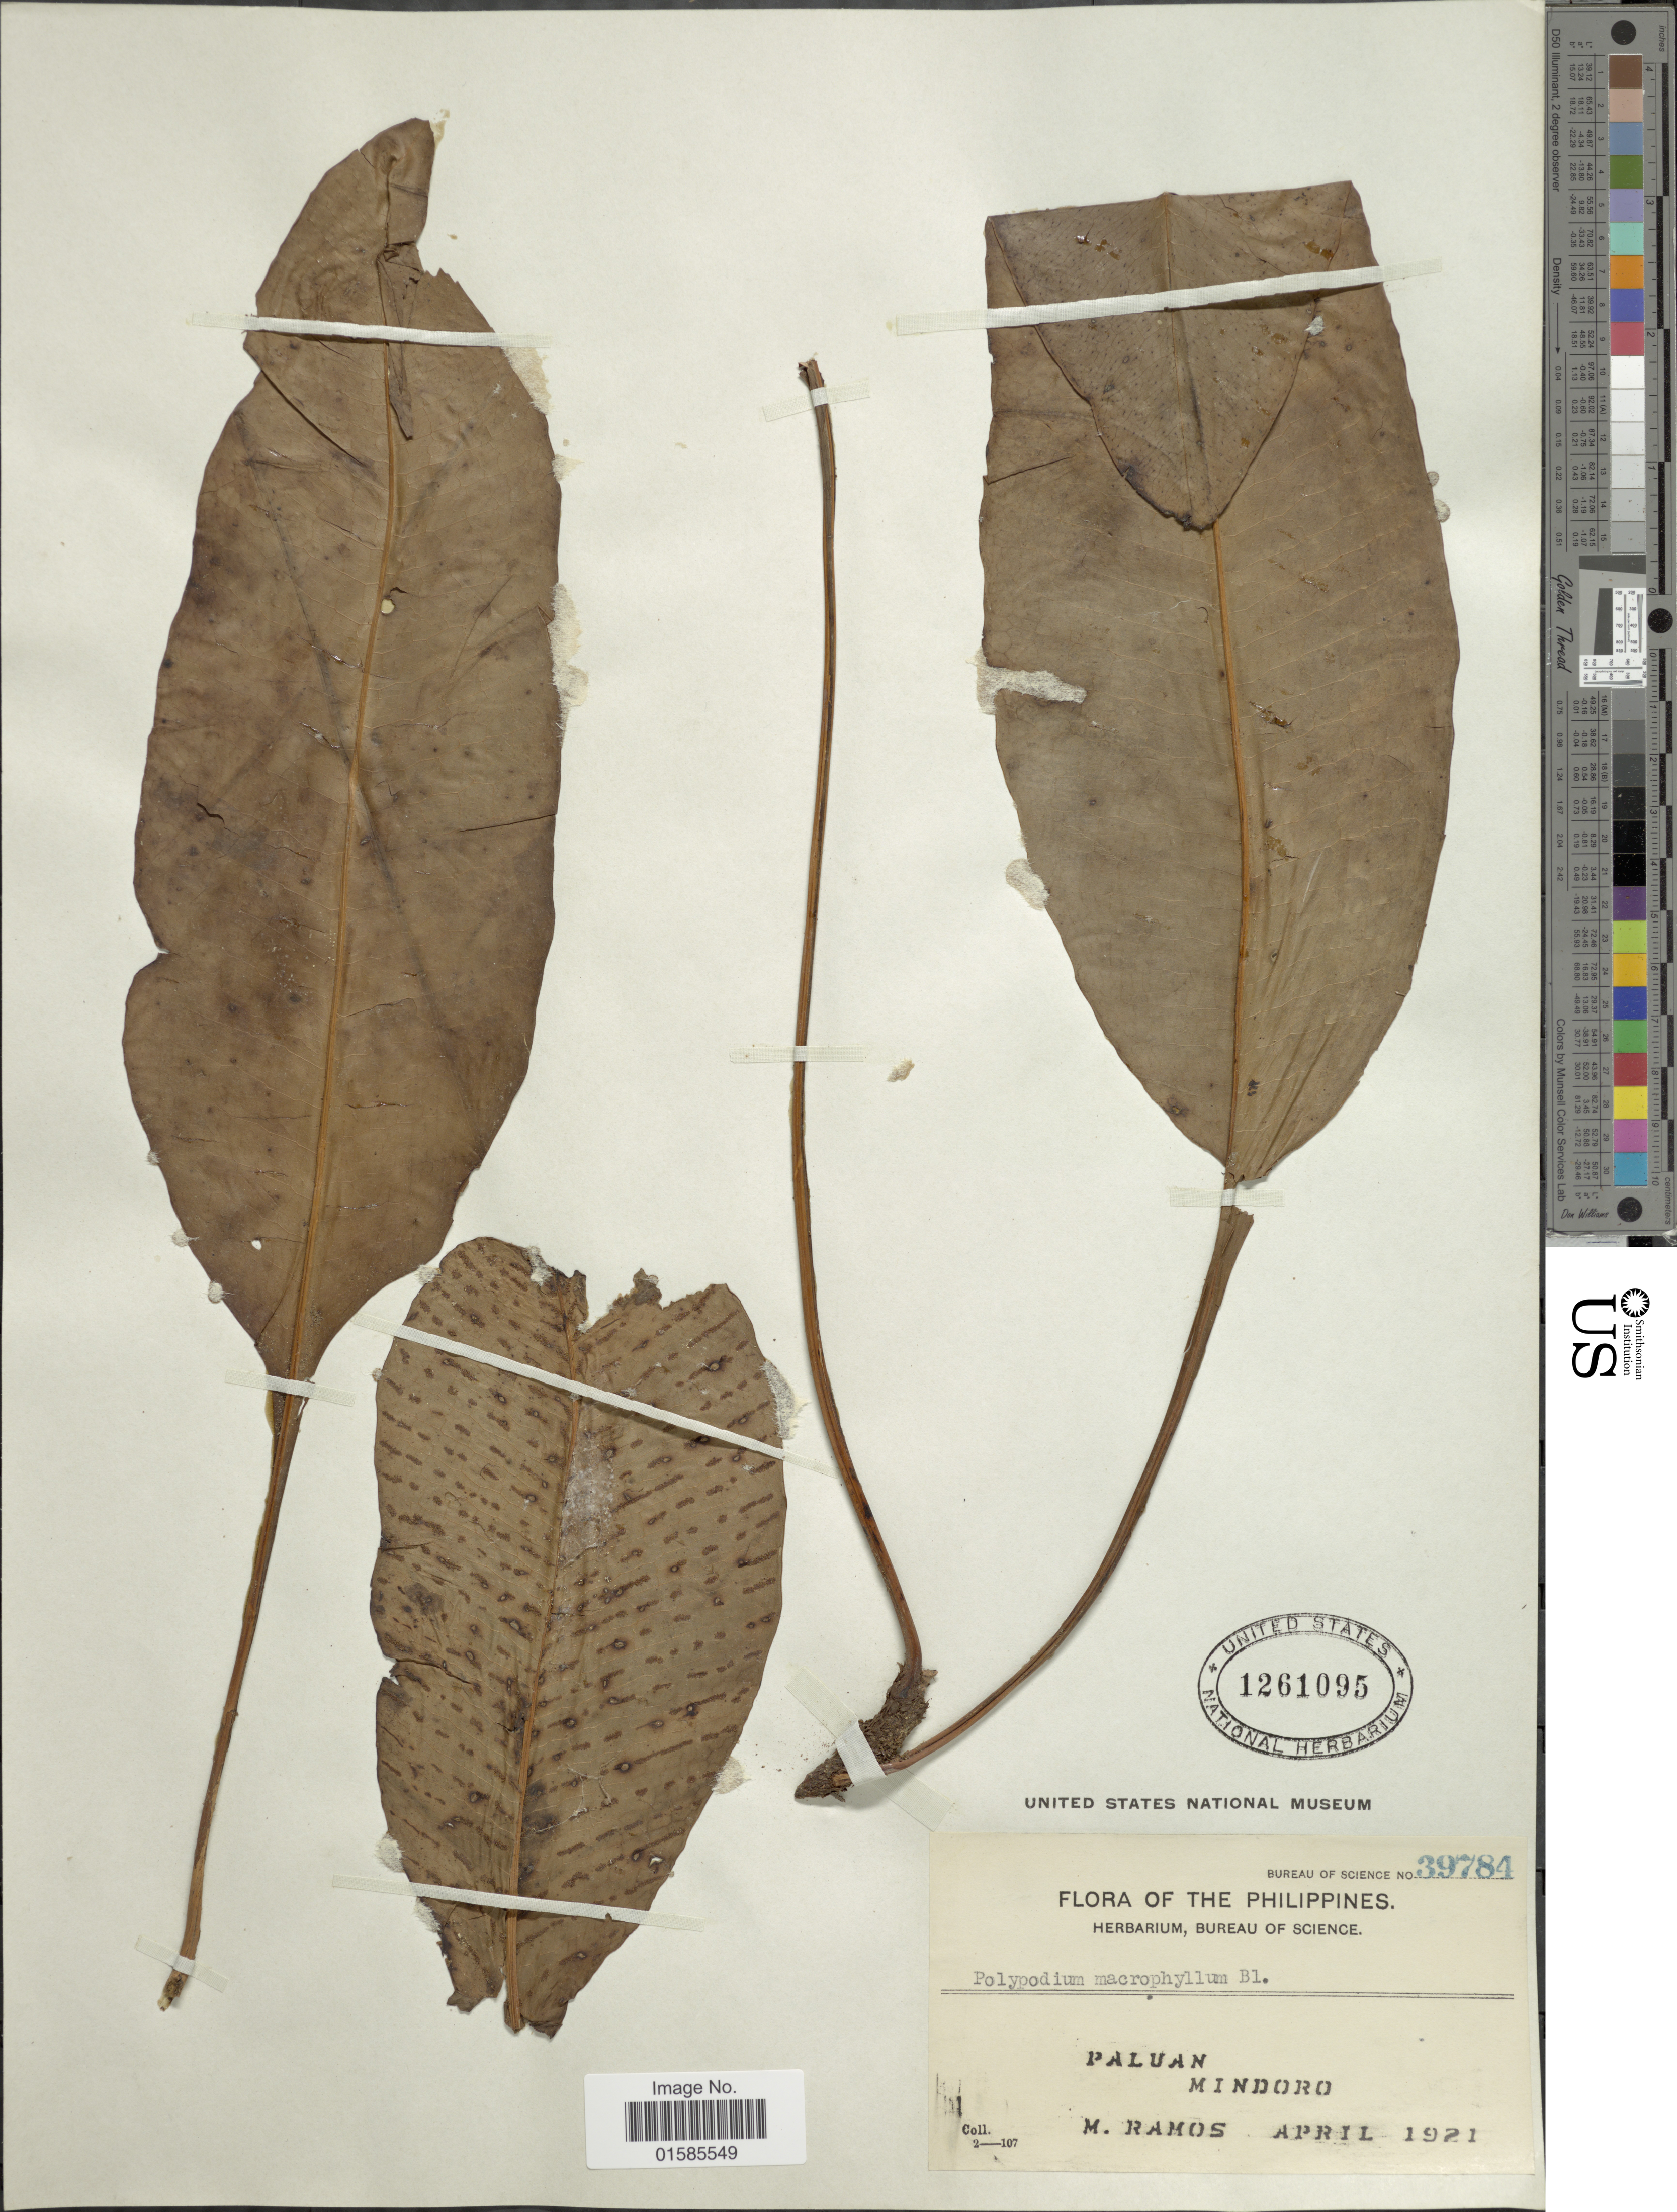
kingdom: Plantae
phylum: Tracheophyta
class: Polypodiopsida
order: Polypodiales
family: Polypodiaceae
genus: Leptochilus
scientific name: Leptochilus macrophyllus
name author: (Blume) Noot.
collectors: M. Ramos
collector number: Bureau of Science 39784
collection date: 1921-04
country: Philippines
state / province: Mimaropa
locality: The Philippines, Paluan, Mindoro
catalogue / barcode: US 1261095